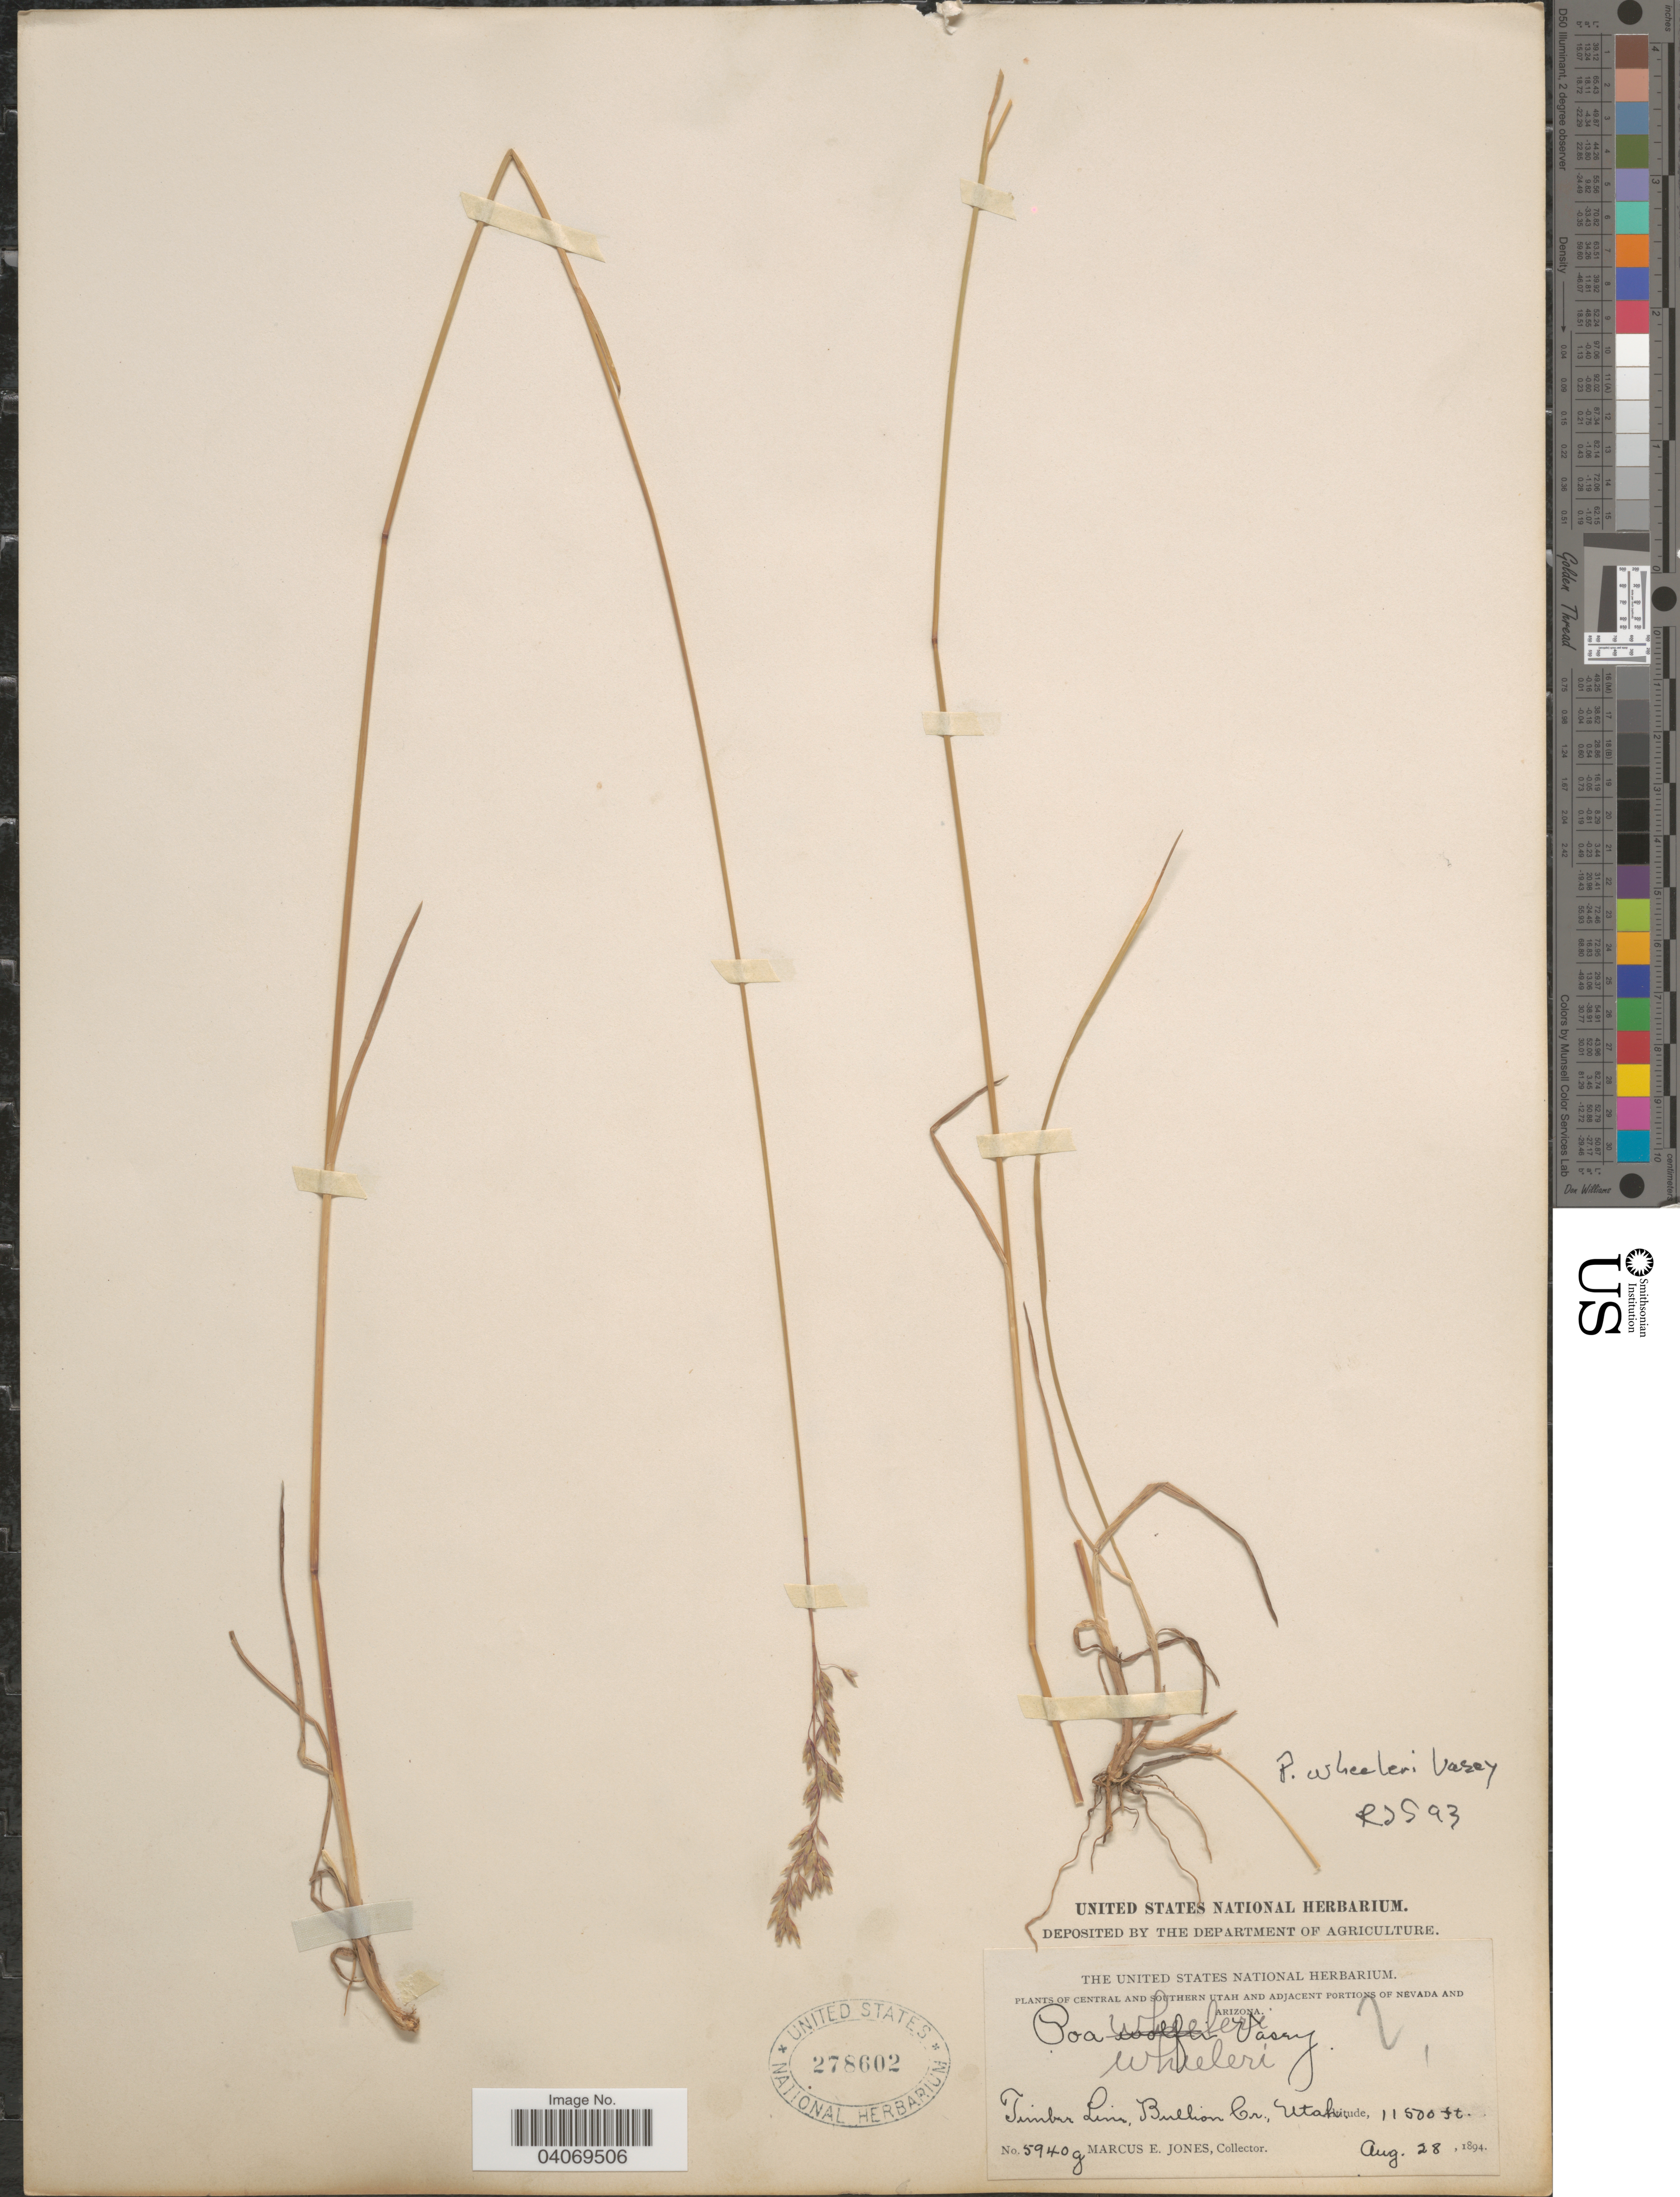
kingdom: Plantae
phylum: Tracheophyta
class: Liliopsida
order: Poales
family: Poaceae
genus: Poa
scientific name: Poa wheeleri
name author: Vasey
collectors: M. E. Jones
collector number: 5940g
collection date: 1894-08-28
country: United States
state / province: Utah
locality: Central and Southern Utah. Timber Line, Bullion Cr.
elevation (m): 3505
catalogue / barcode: US 278602